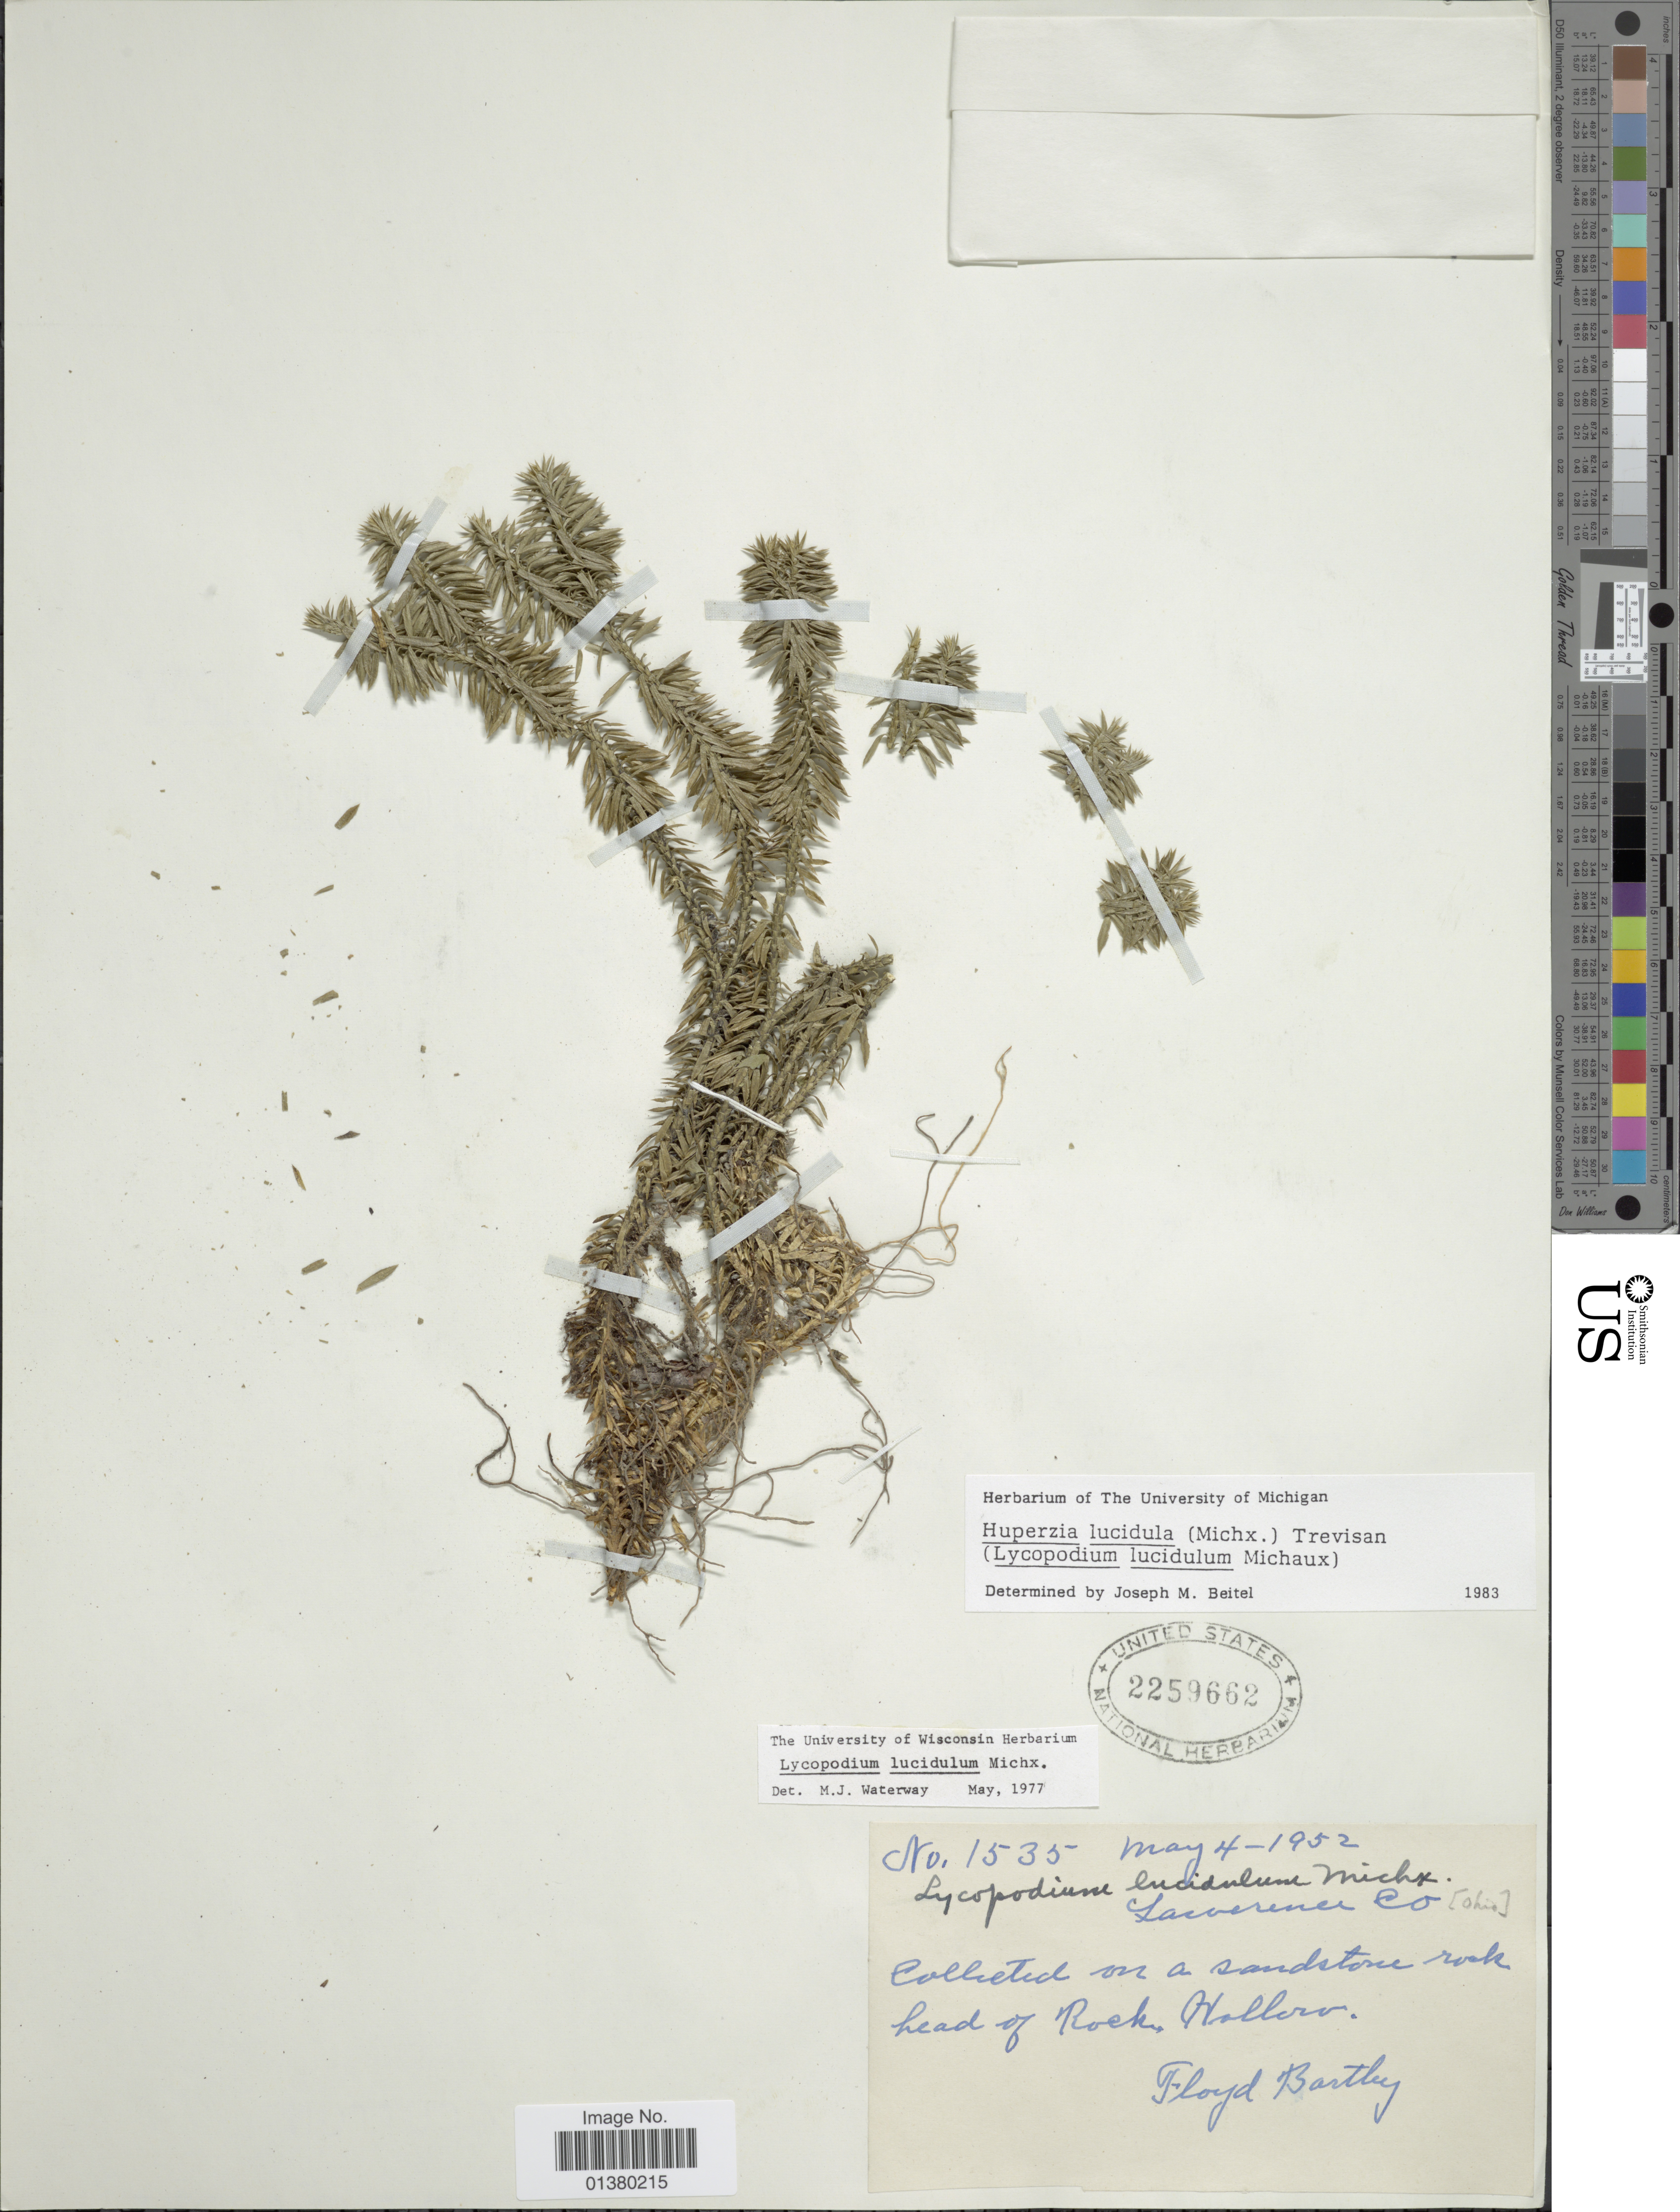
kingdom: Plantae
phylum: Tracheophyta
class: Lycopodiopsida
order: Lycopodiales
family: Lycopodiaceae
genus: Huperzia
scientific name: Huperzia lucidula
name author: (Michx.) Trevis.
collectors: F. Bartley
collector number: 1535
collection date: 1952-05-04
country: United States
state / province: Ohio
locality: Lawrence Co, collected on a sandstone rock head of Rock Hollow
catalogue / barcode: US 2259662